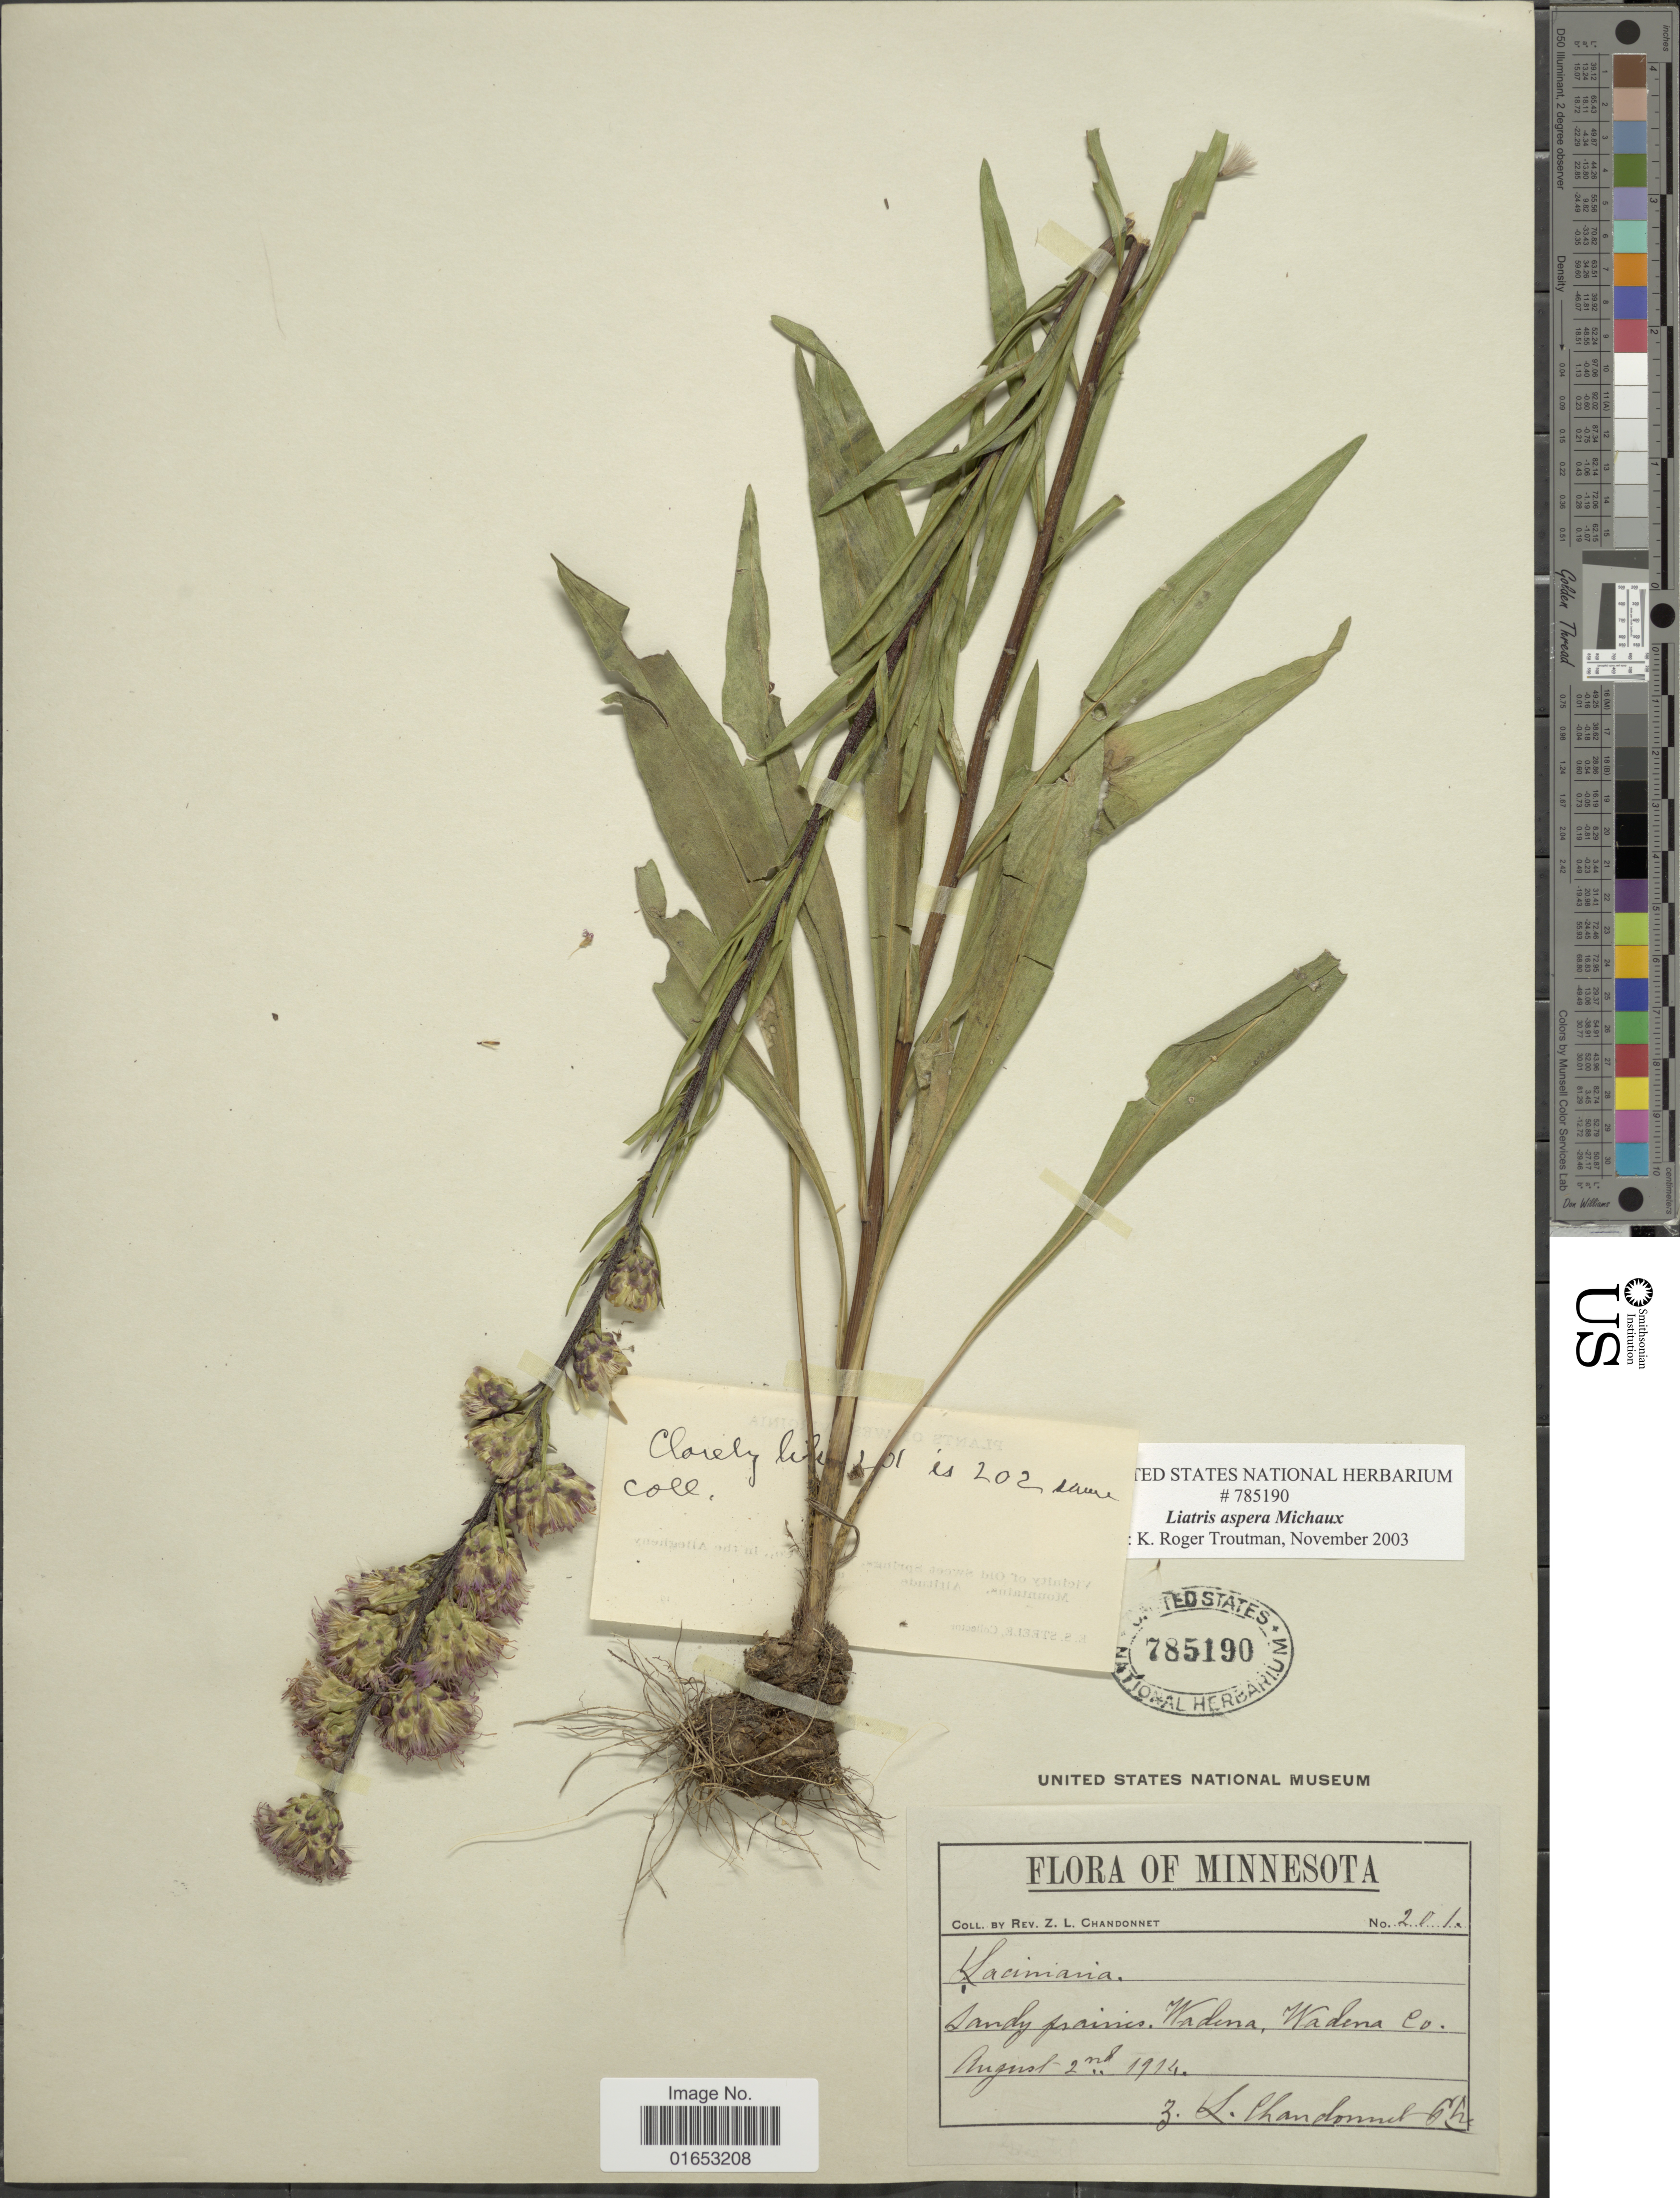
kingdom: Plantae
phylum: Tracheophyta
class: Magnoliopsida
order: Asterales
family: Asteraceae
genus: Liatris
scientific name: Liatris aspera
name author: Michx.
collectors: Z. Chandonnet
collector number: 201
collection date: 1914-08-02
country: United States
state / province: Minnesota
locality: Wadena Wadena Co.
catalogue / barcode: US 785190